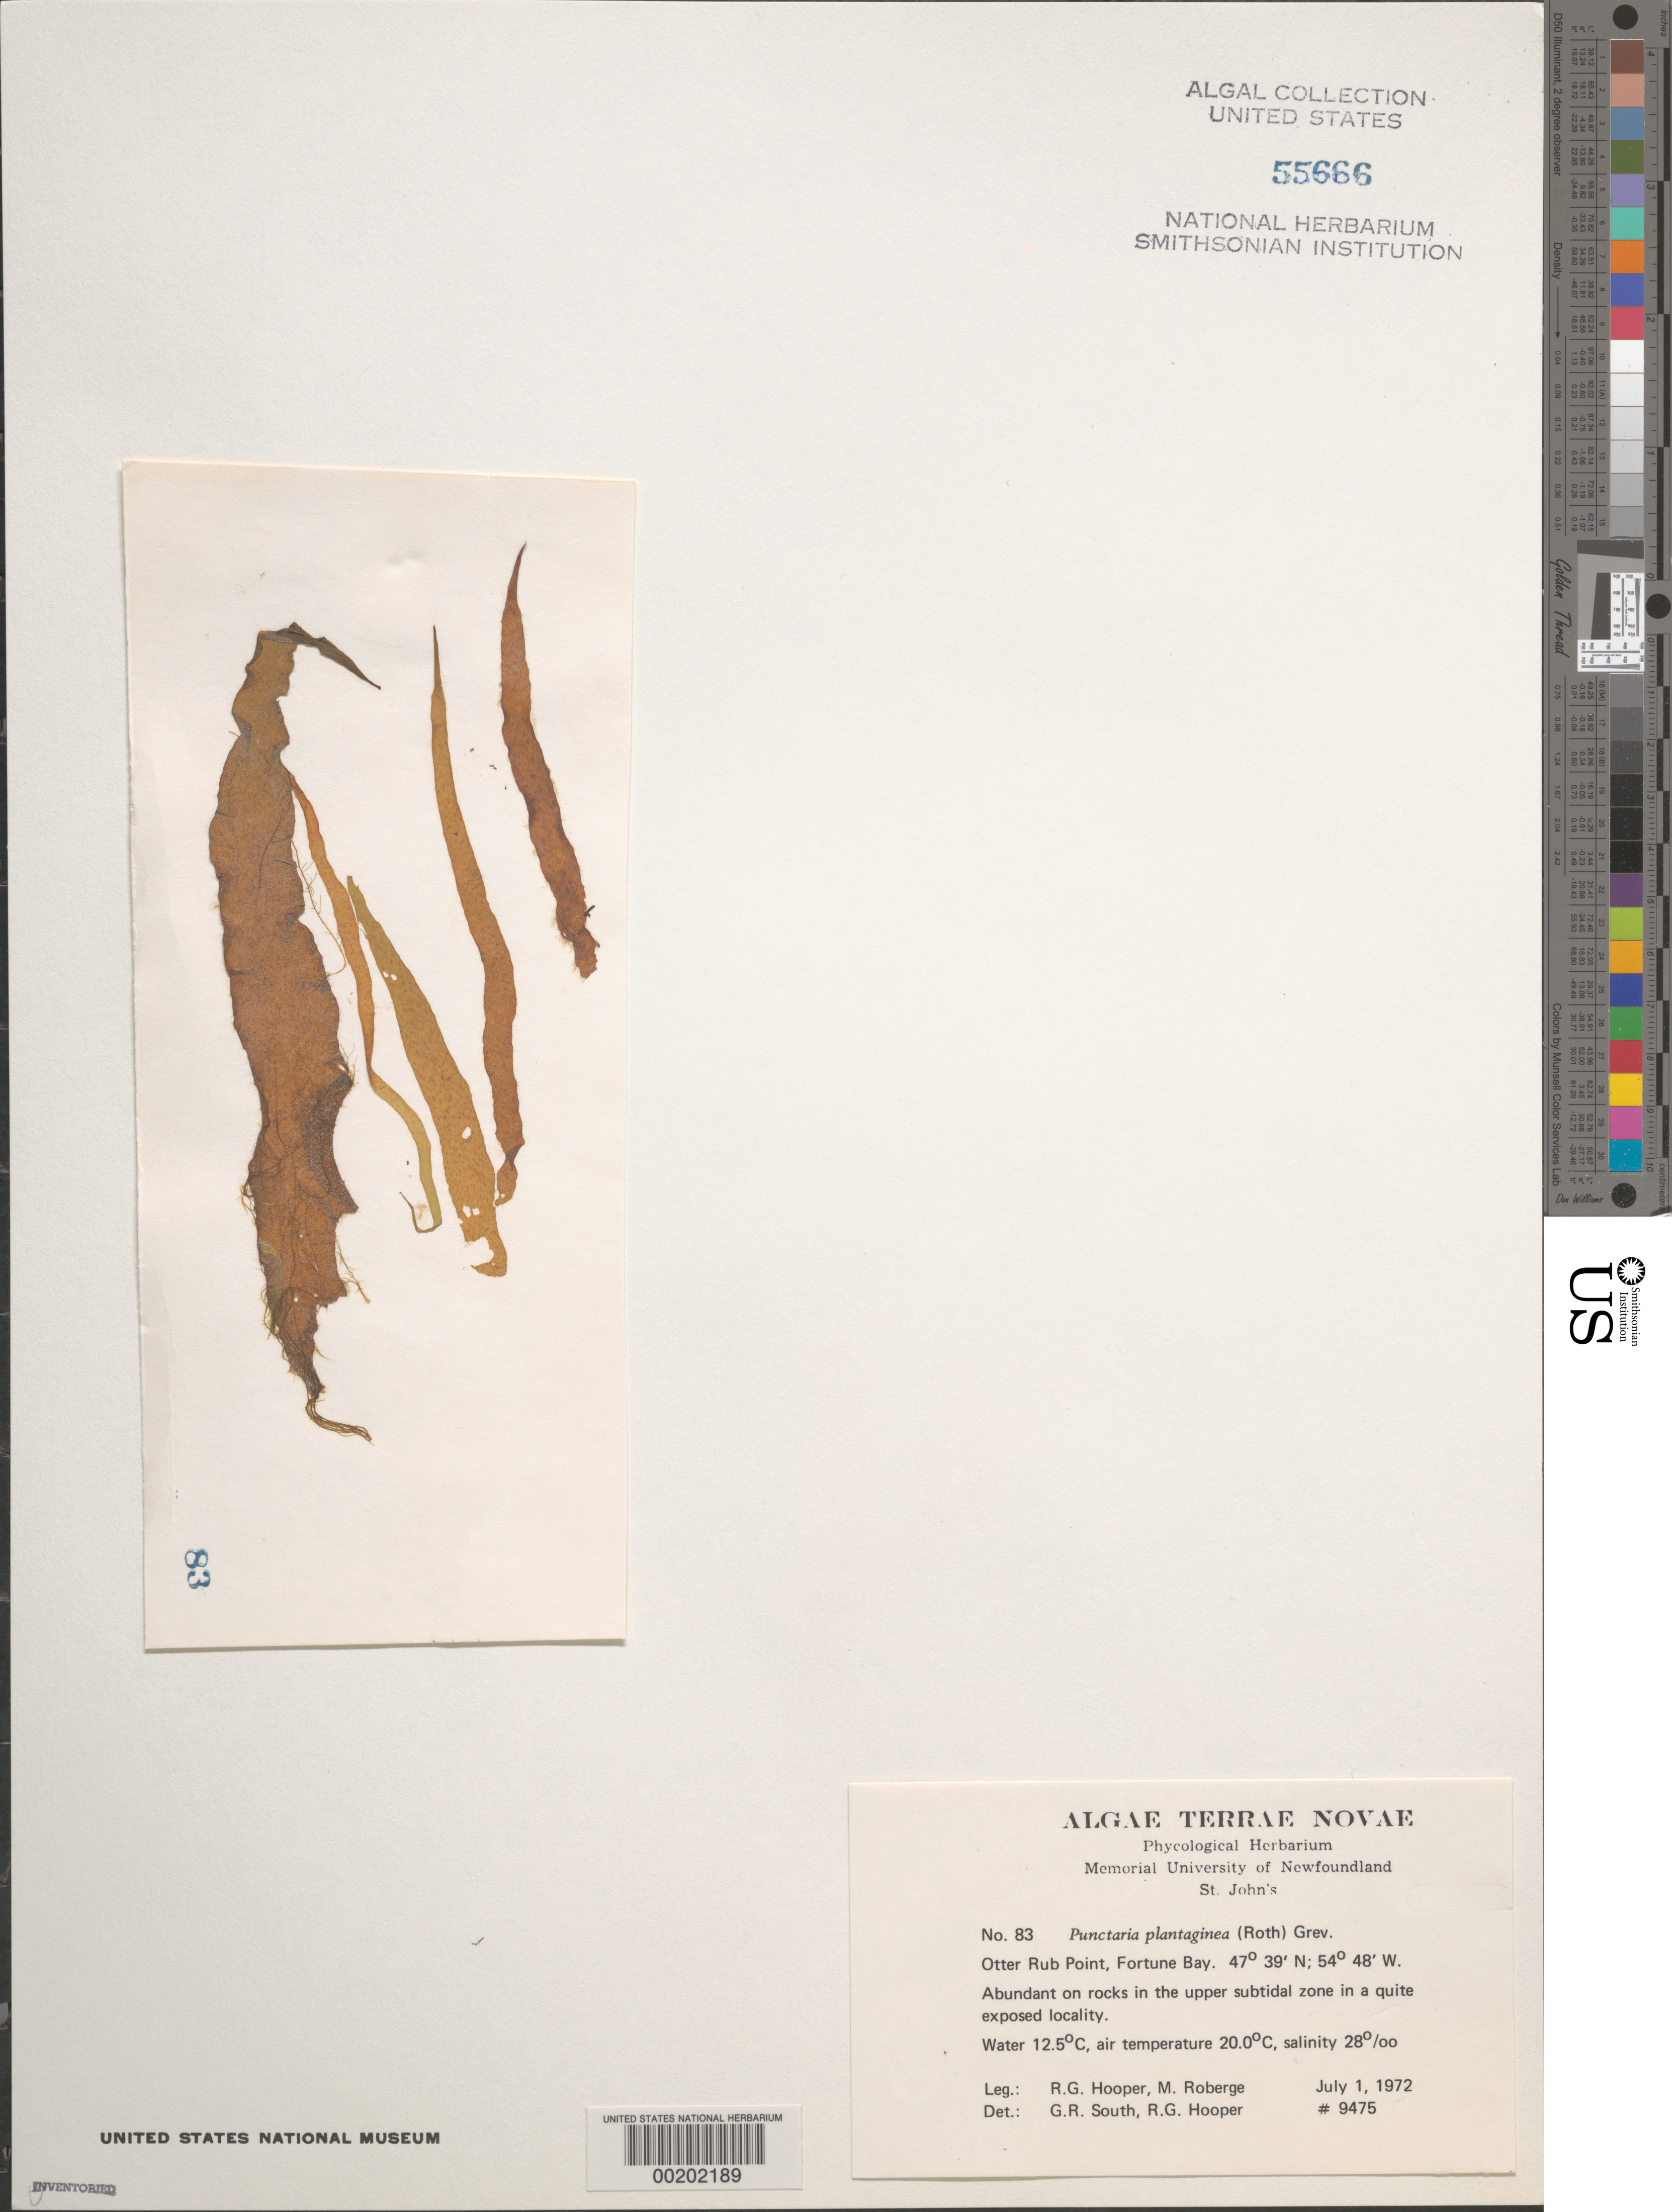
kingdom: Chromista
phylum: Ochrophyta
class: Phaeophyceae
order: Dictyosiphonales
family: Punctariaceae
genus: Punctaria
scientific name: Punctaria plantaginea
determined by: Hooper, R. G.; South, G. R.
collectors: R. G. Hooper & M. Roberge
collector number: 9475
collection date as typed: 01 Jul 1972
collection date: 1972-07-01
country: Canada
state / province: Newfoundland and Labrador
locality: Otter Rub Point, Fortune Bay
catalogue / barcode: US 55666